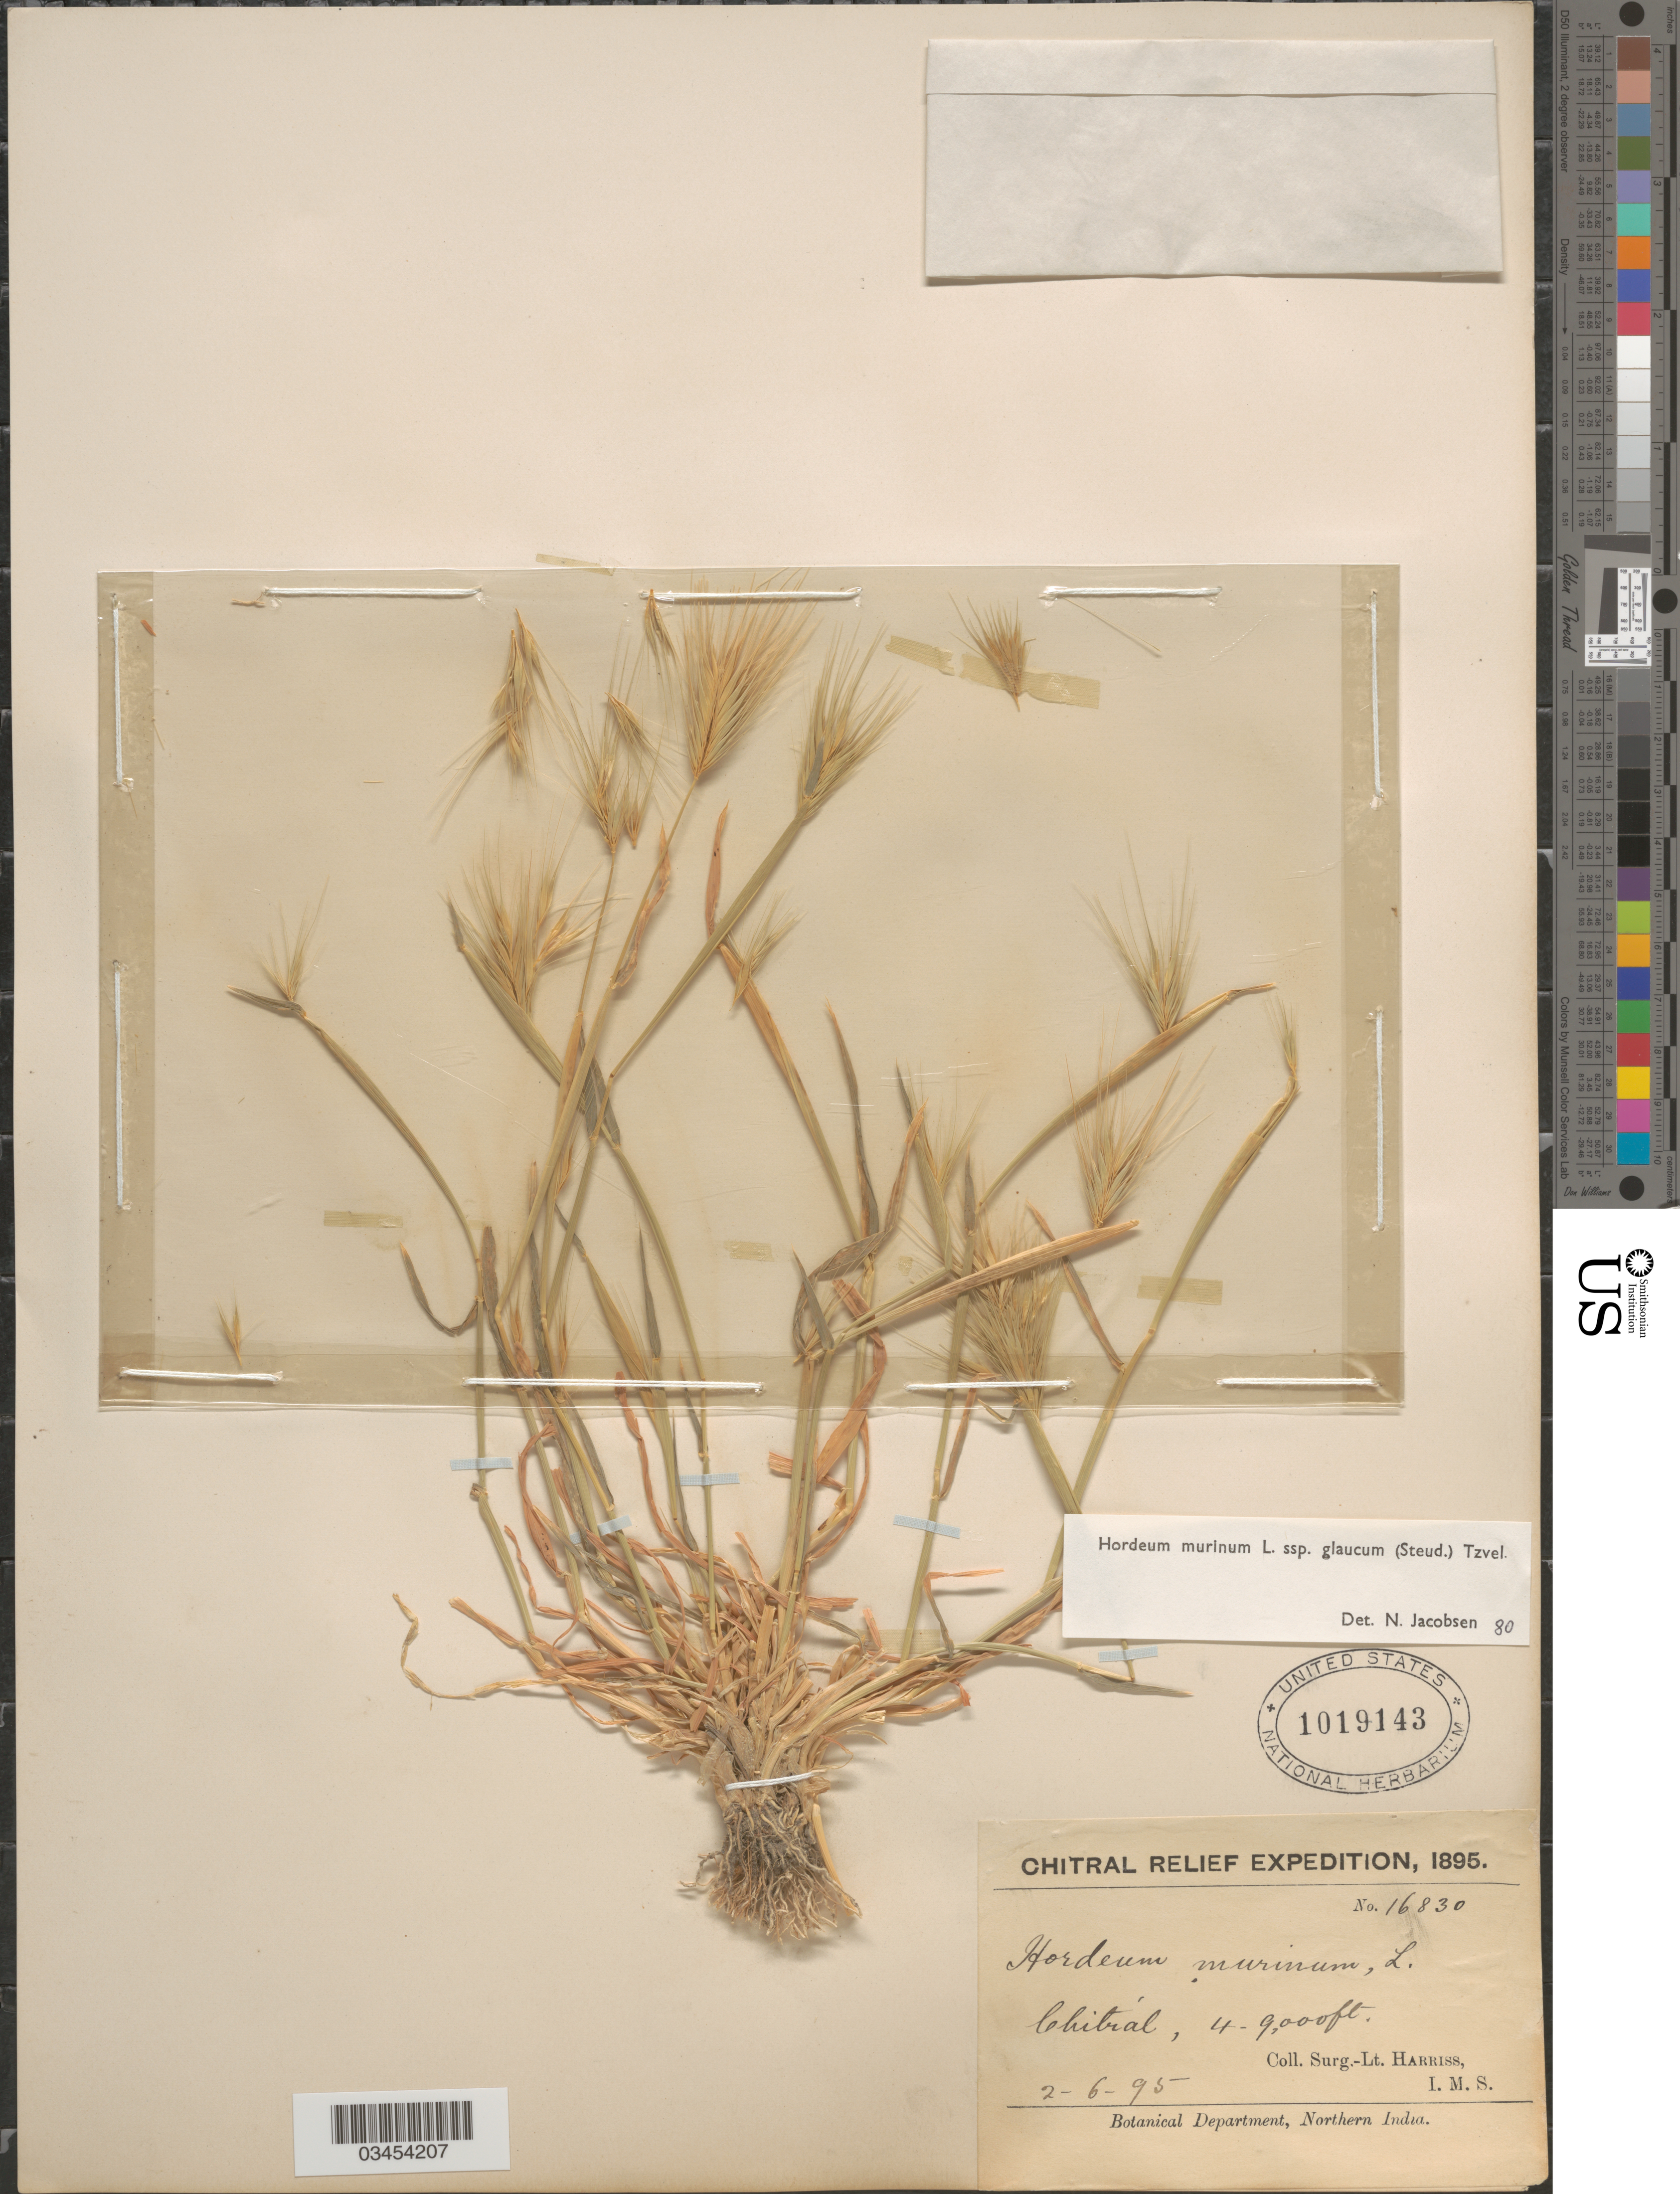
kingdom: Plantae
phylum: Tracheophyta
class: Liliopsida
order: Poales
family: Poaceae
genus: Hordeum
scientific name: Hordeum murinum subsp. glaucum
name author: (Steud.) Tzvelev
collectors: S. A. Harris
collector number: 16830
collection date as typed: Transcribed d/m/y: 2/6/95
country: Pakistan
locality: Chitral Relief Expedition, 1895. Chitral.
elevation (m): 122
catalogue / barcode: US 1019143